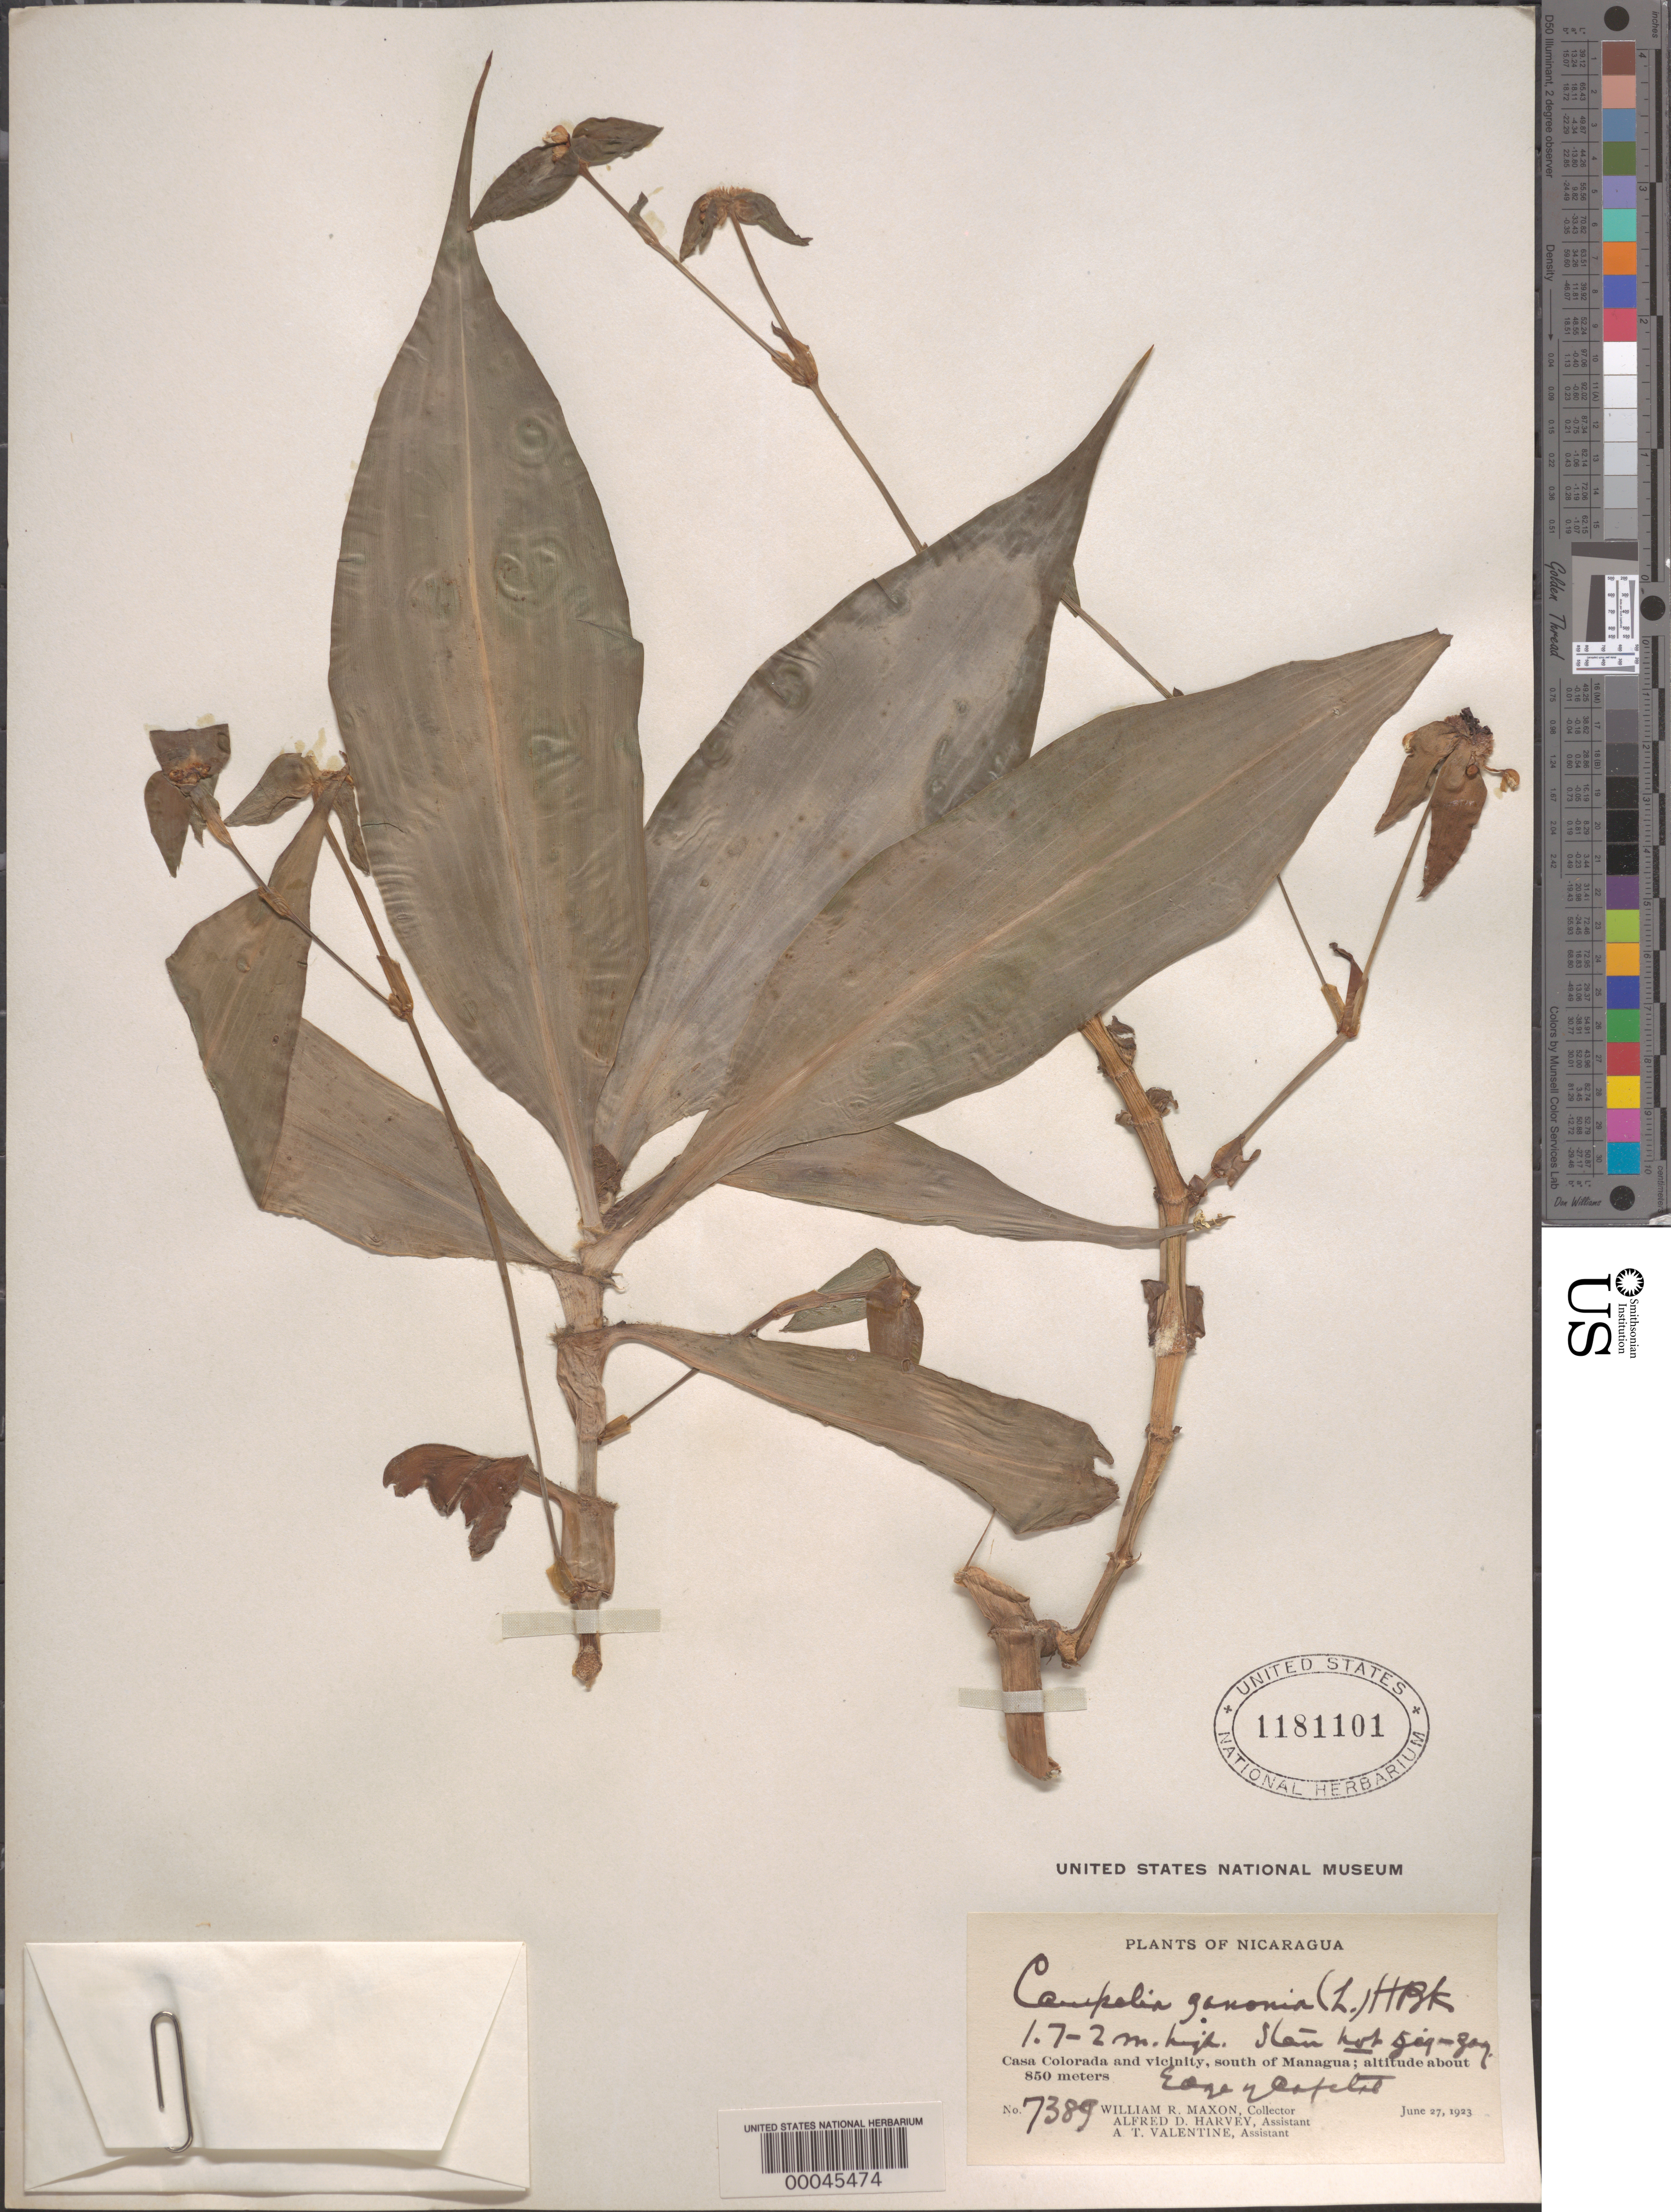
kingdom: Plantae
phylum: Tracheophyta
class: Liliopsida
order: Commelinales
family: Commelinaceae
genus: Tradescantia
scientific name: Tradescantia zanonia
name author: (L.) Sw.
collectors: W. R. Maxon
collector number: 7389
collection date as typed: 27 Jun 1923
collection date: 1923-06-27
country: Nicaragua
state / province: Managua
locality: S of managua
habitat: Cafetal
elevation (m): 850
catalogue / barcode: US 1181101